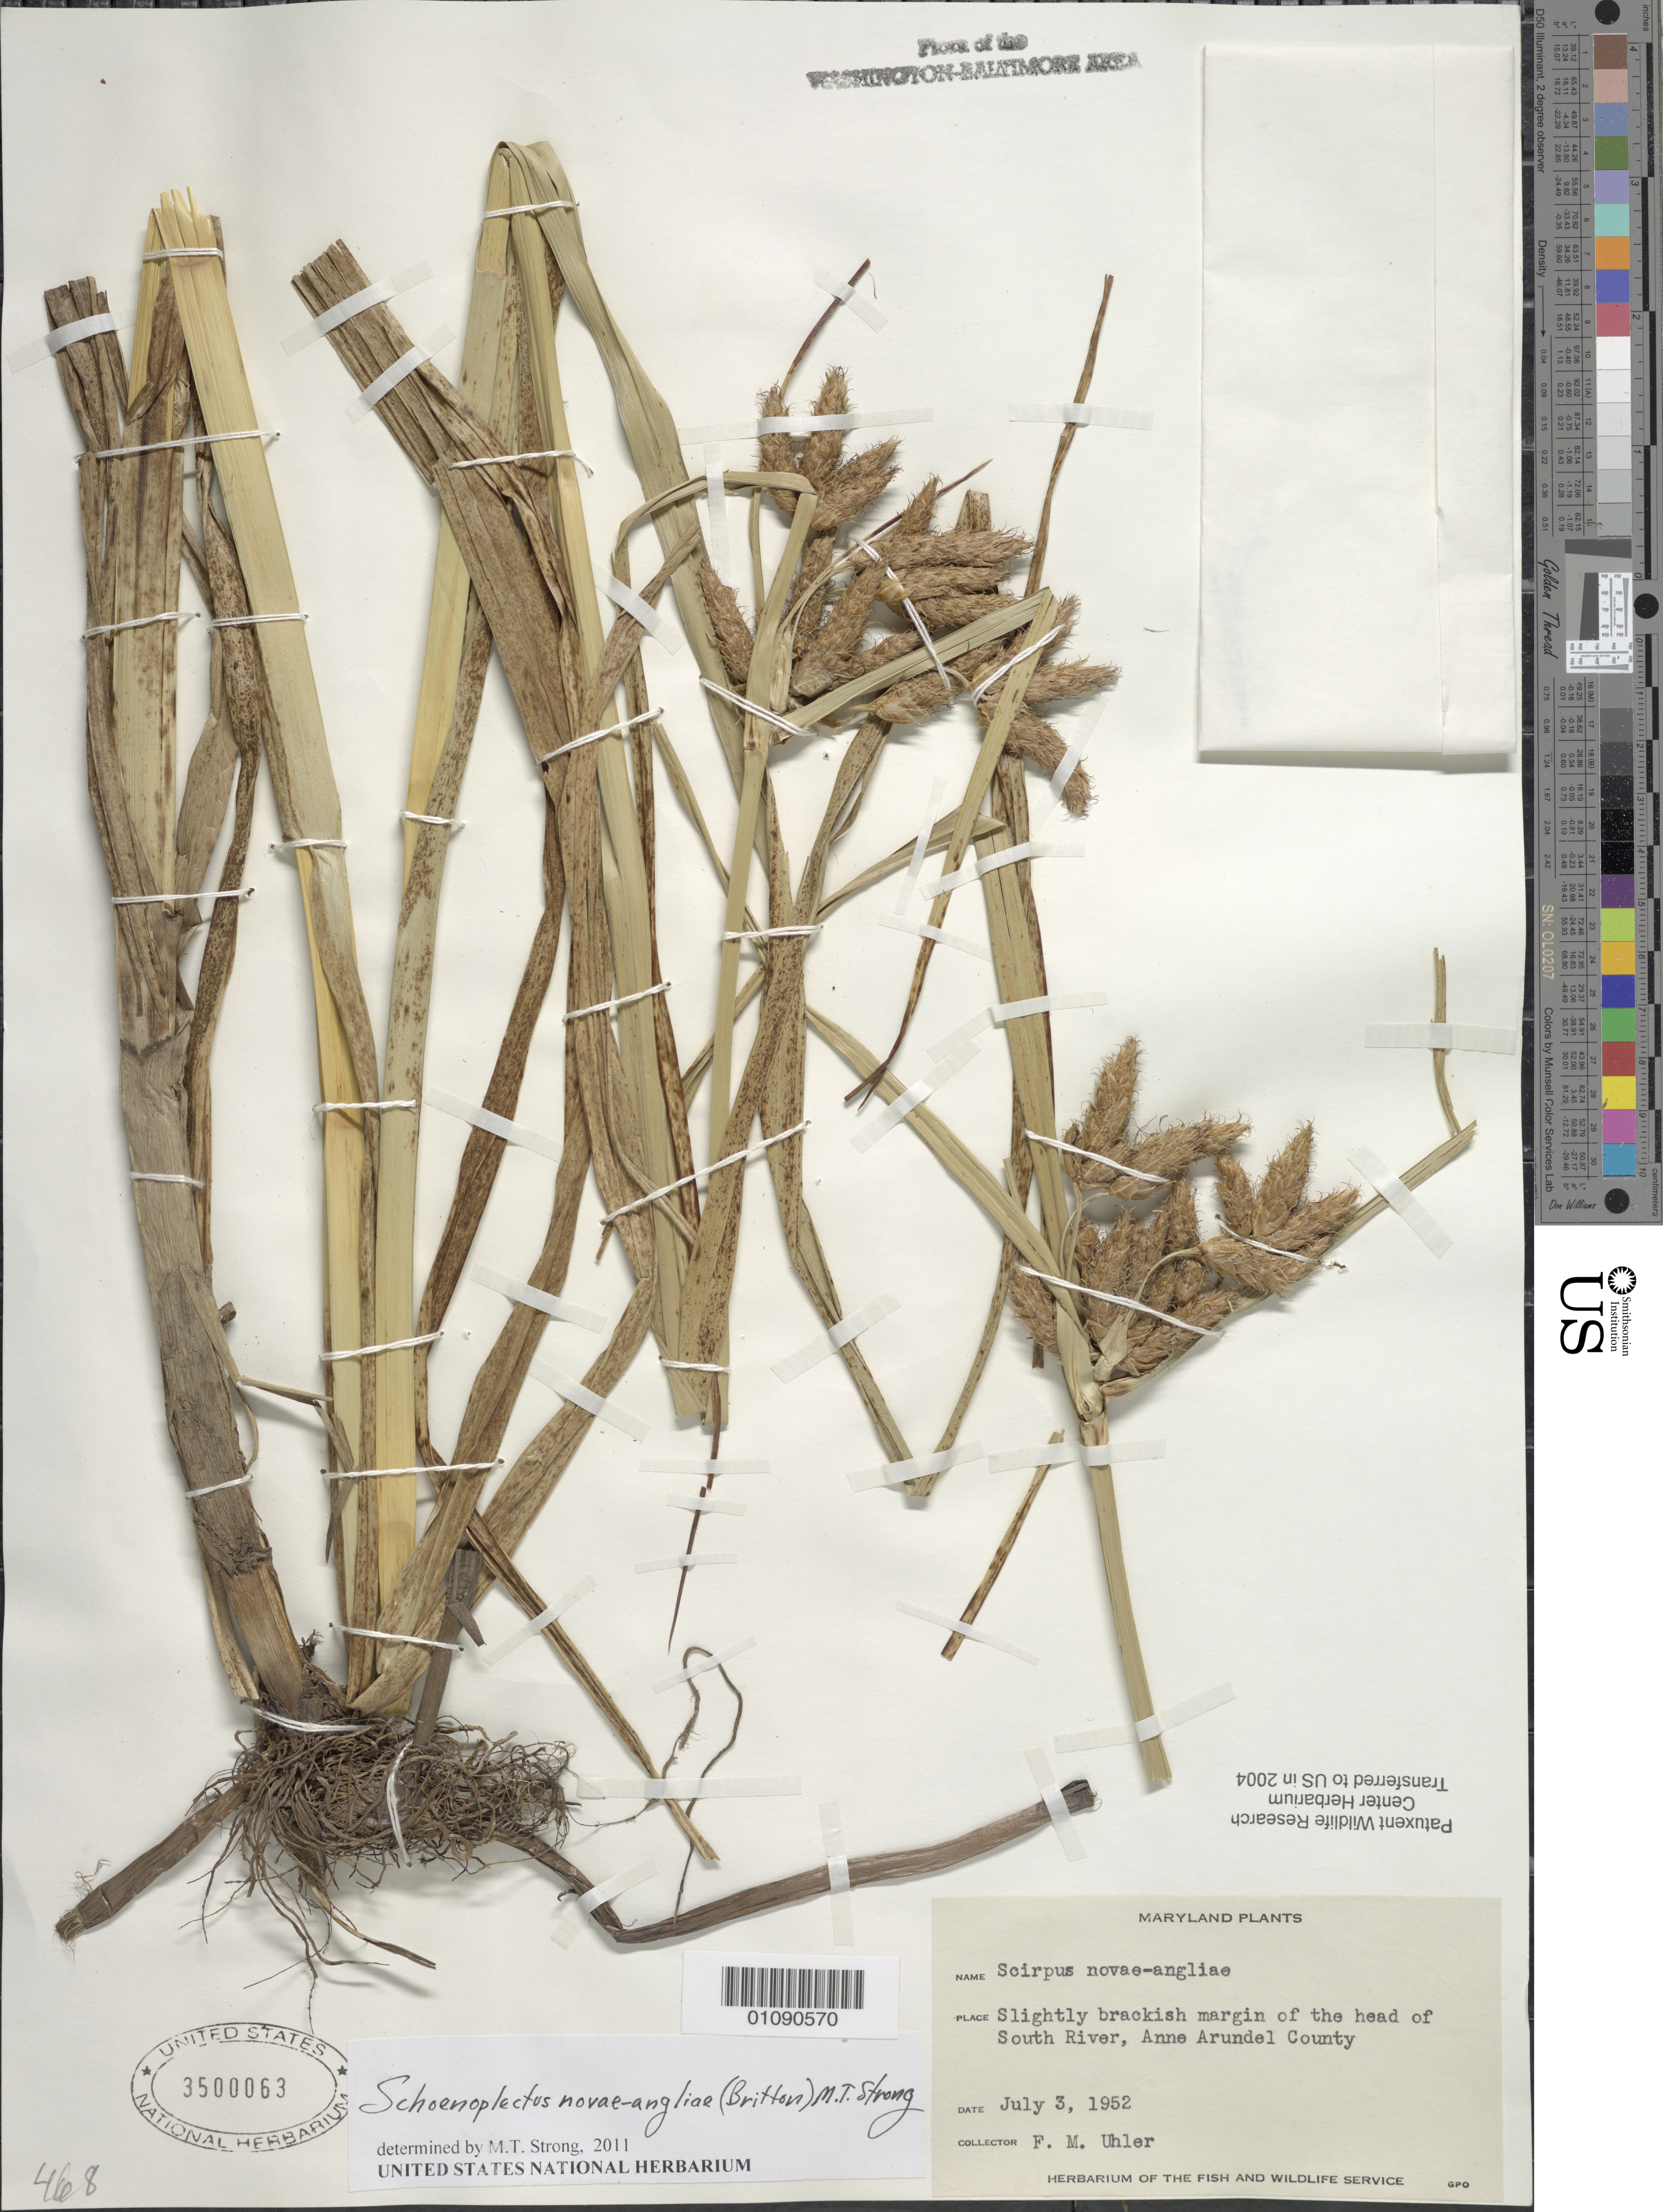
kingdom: Plantae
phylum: Tracheophyta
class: Liliopsida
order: Poales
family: Cyperaceae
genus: Bolboschoenus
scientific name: Bolboschoenus novae-angliae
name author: (Britton) S.G. Sm.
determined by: Strong, M. T., (US), Smithsonian Institution - National Museum of Natural History (UNITED STATES)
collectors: F. M. Uhler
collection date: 1952-07-03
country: United States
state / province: Maryland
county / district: Anne Arundel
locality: The head of South River.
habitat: Slightly brackish margin of the river.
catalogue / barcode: US 3500063